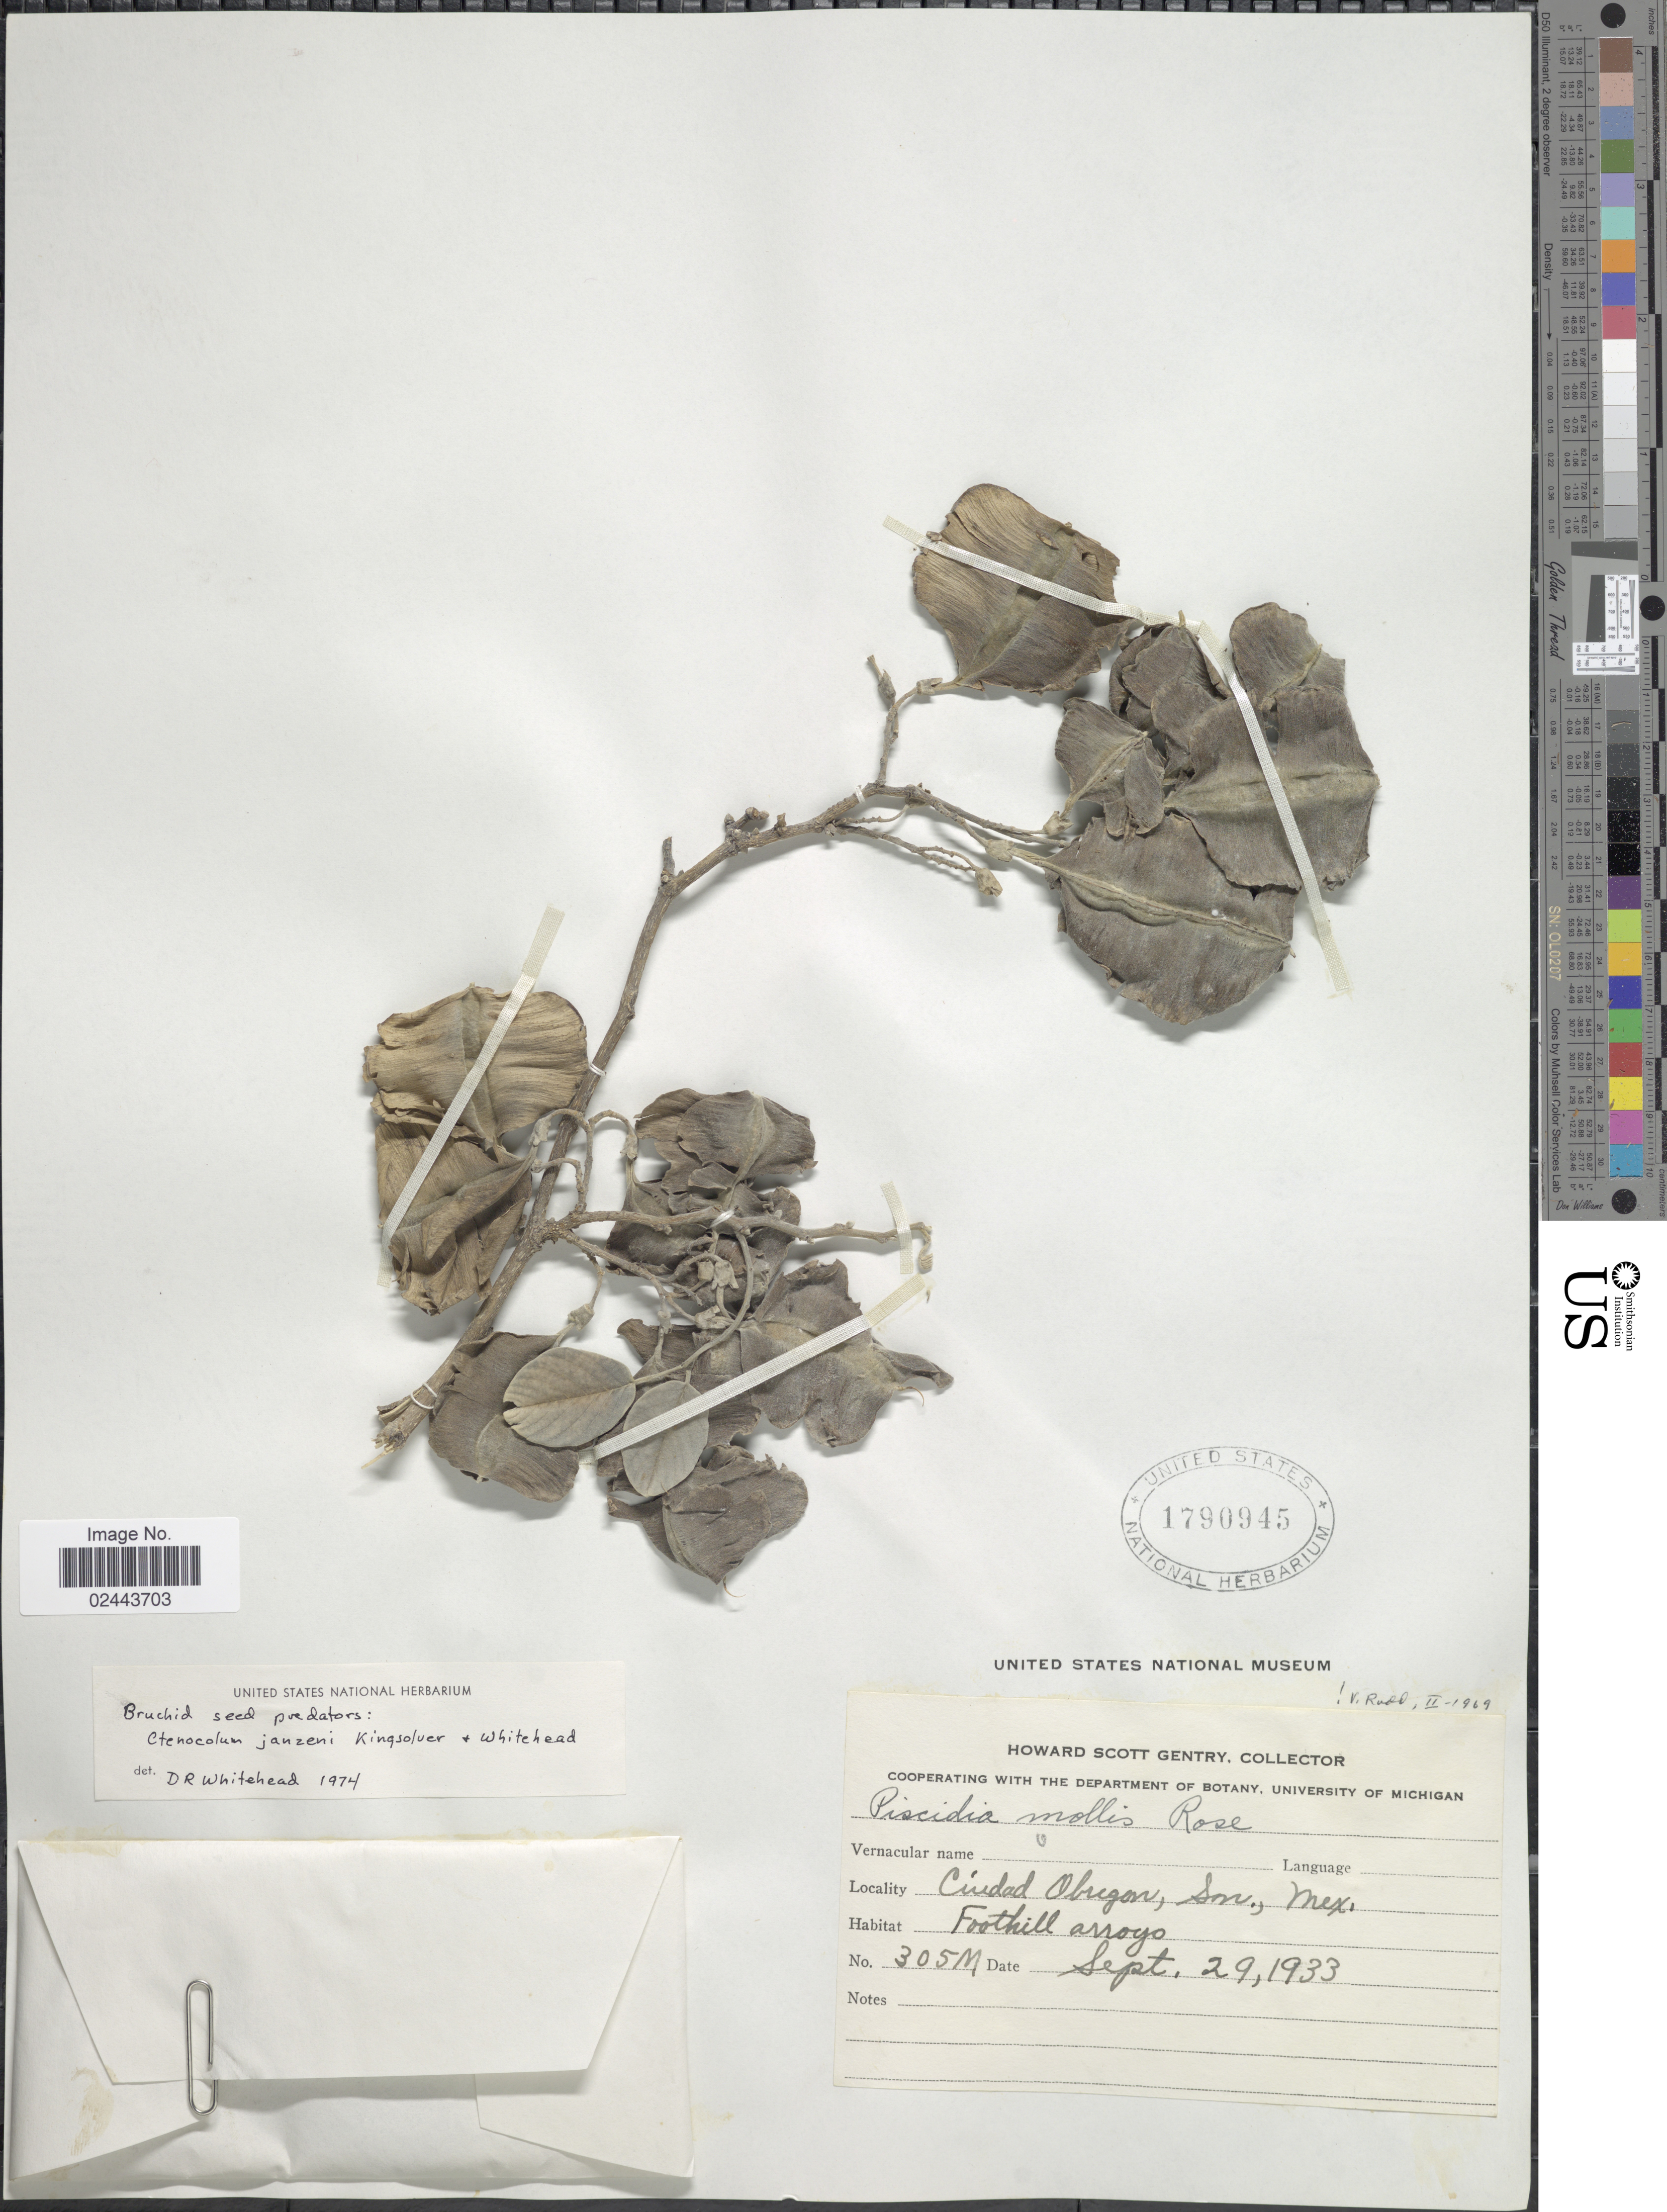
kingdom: Plantae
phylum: Tracheophyta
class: Magnoliopsida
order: Fabales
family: Fabaceae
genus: Piscidia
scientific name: Piscidia mollis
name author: Rose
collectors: H. S. Gentry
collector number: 305M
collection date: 1933-09-29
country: Mexico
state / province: Sonora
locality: Ciudad Obregon, Son., foothill arroyo.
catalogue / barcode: US 1790945